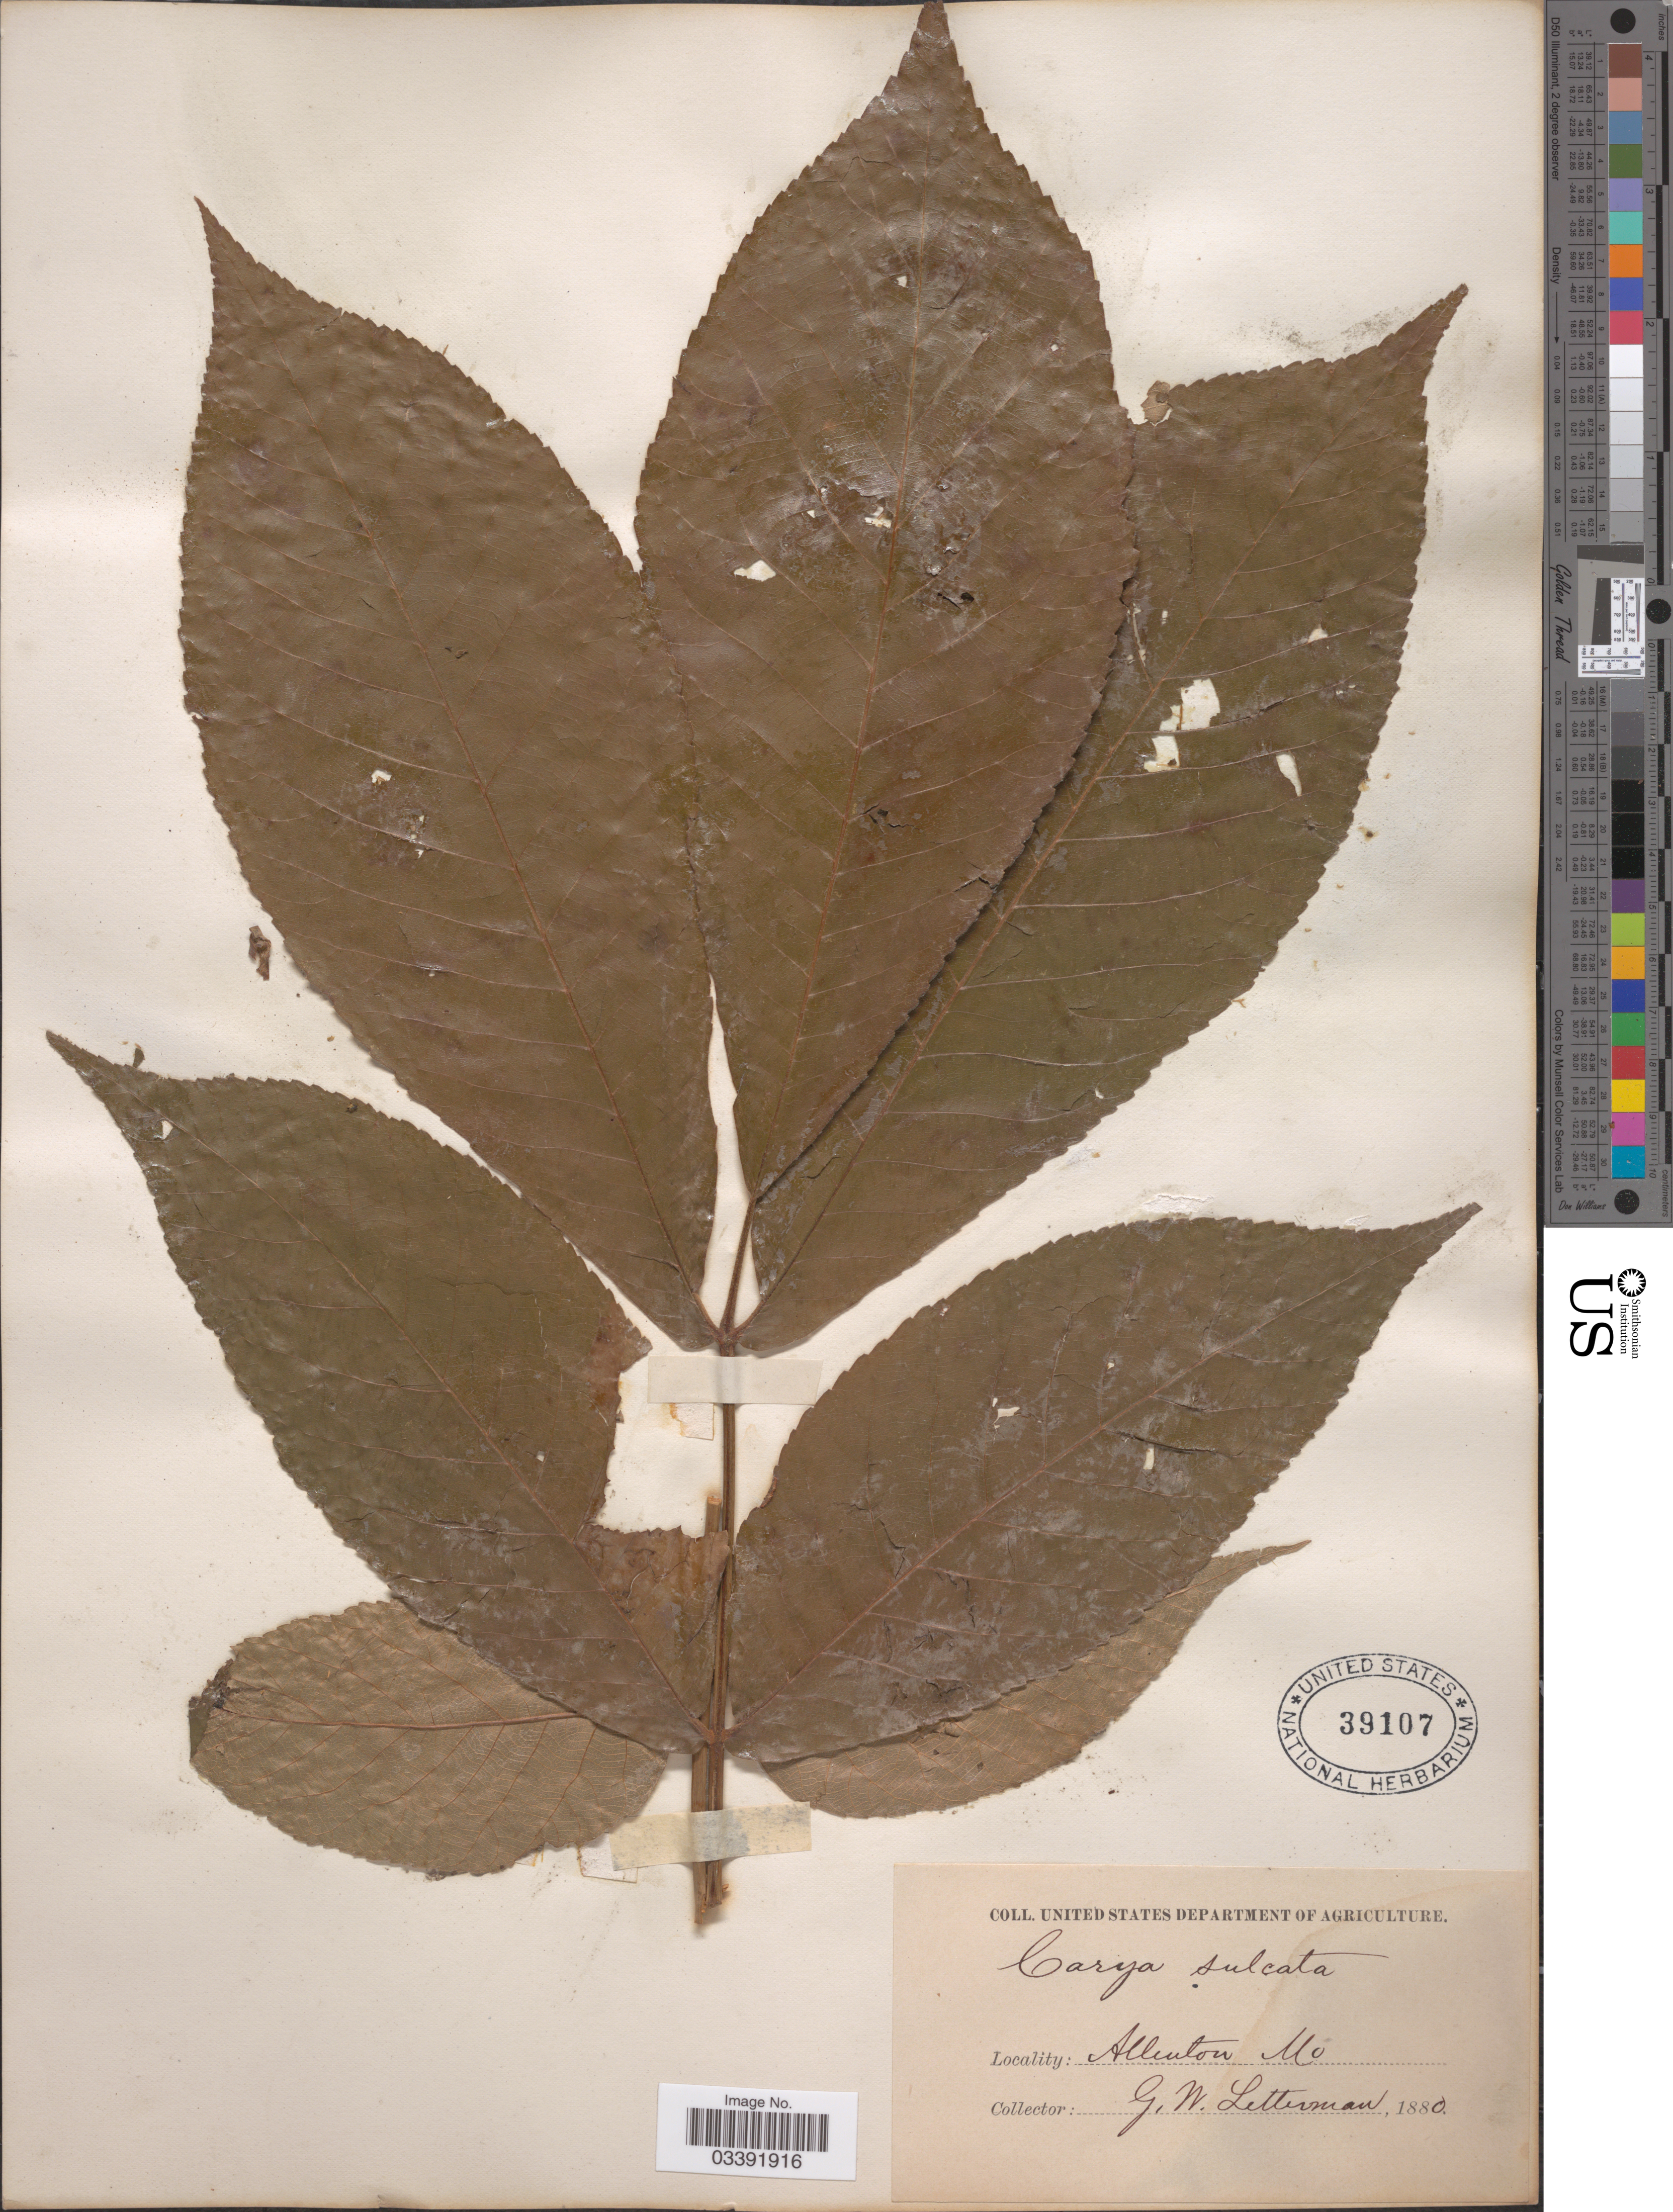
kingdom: Plantae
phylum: Tracheophyta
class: Magnoliopsida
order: Fagales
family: Juglandaceae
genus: Carya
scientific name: Carya laciniosa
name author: (F. Michx.) G. Don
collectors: G. W. Letterman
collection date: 1880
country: United States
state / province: Missouri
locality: Allenton.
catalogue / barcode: US 39107